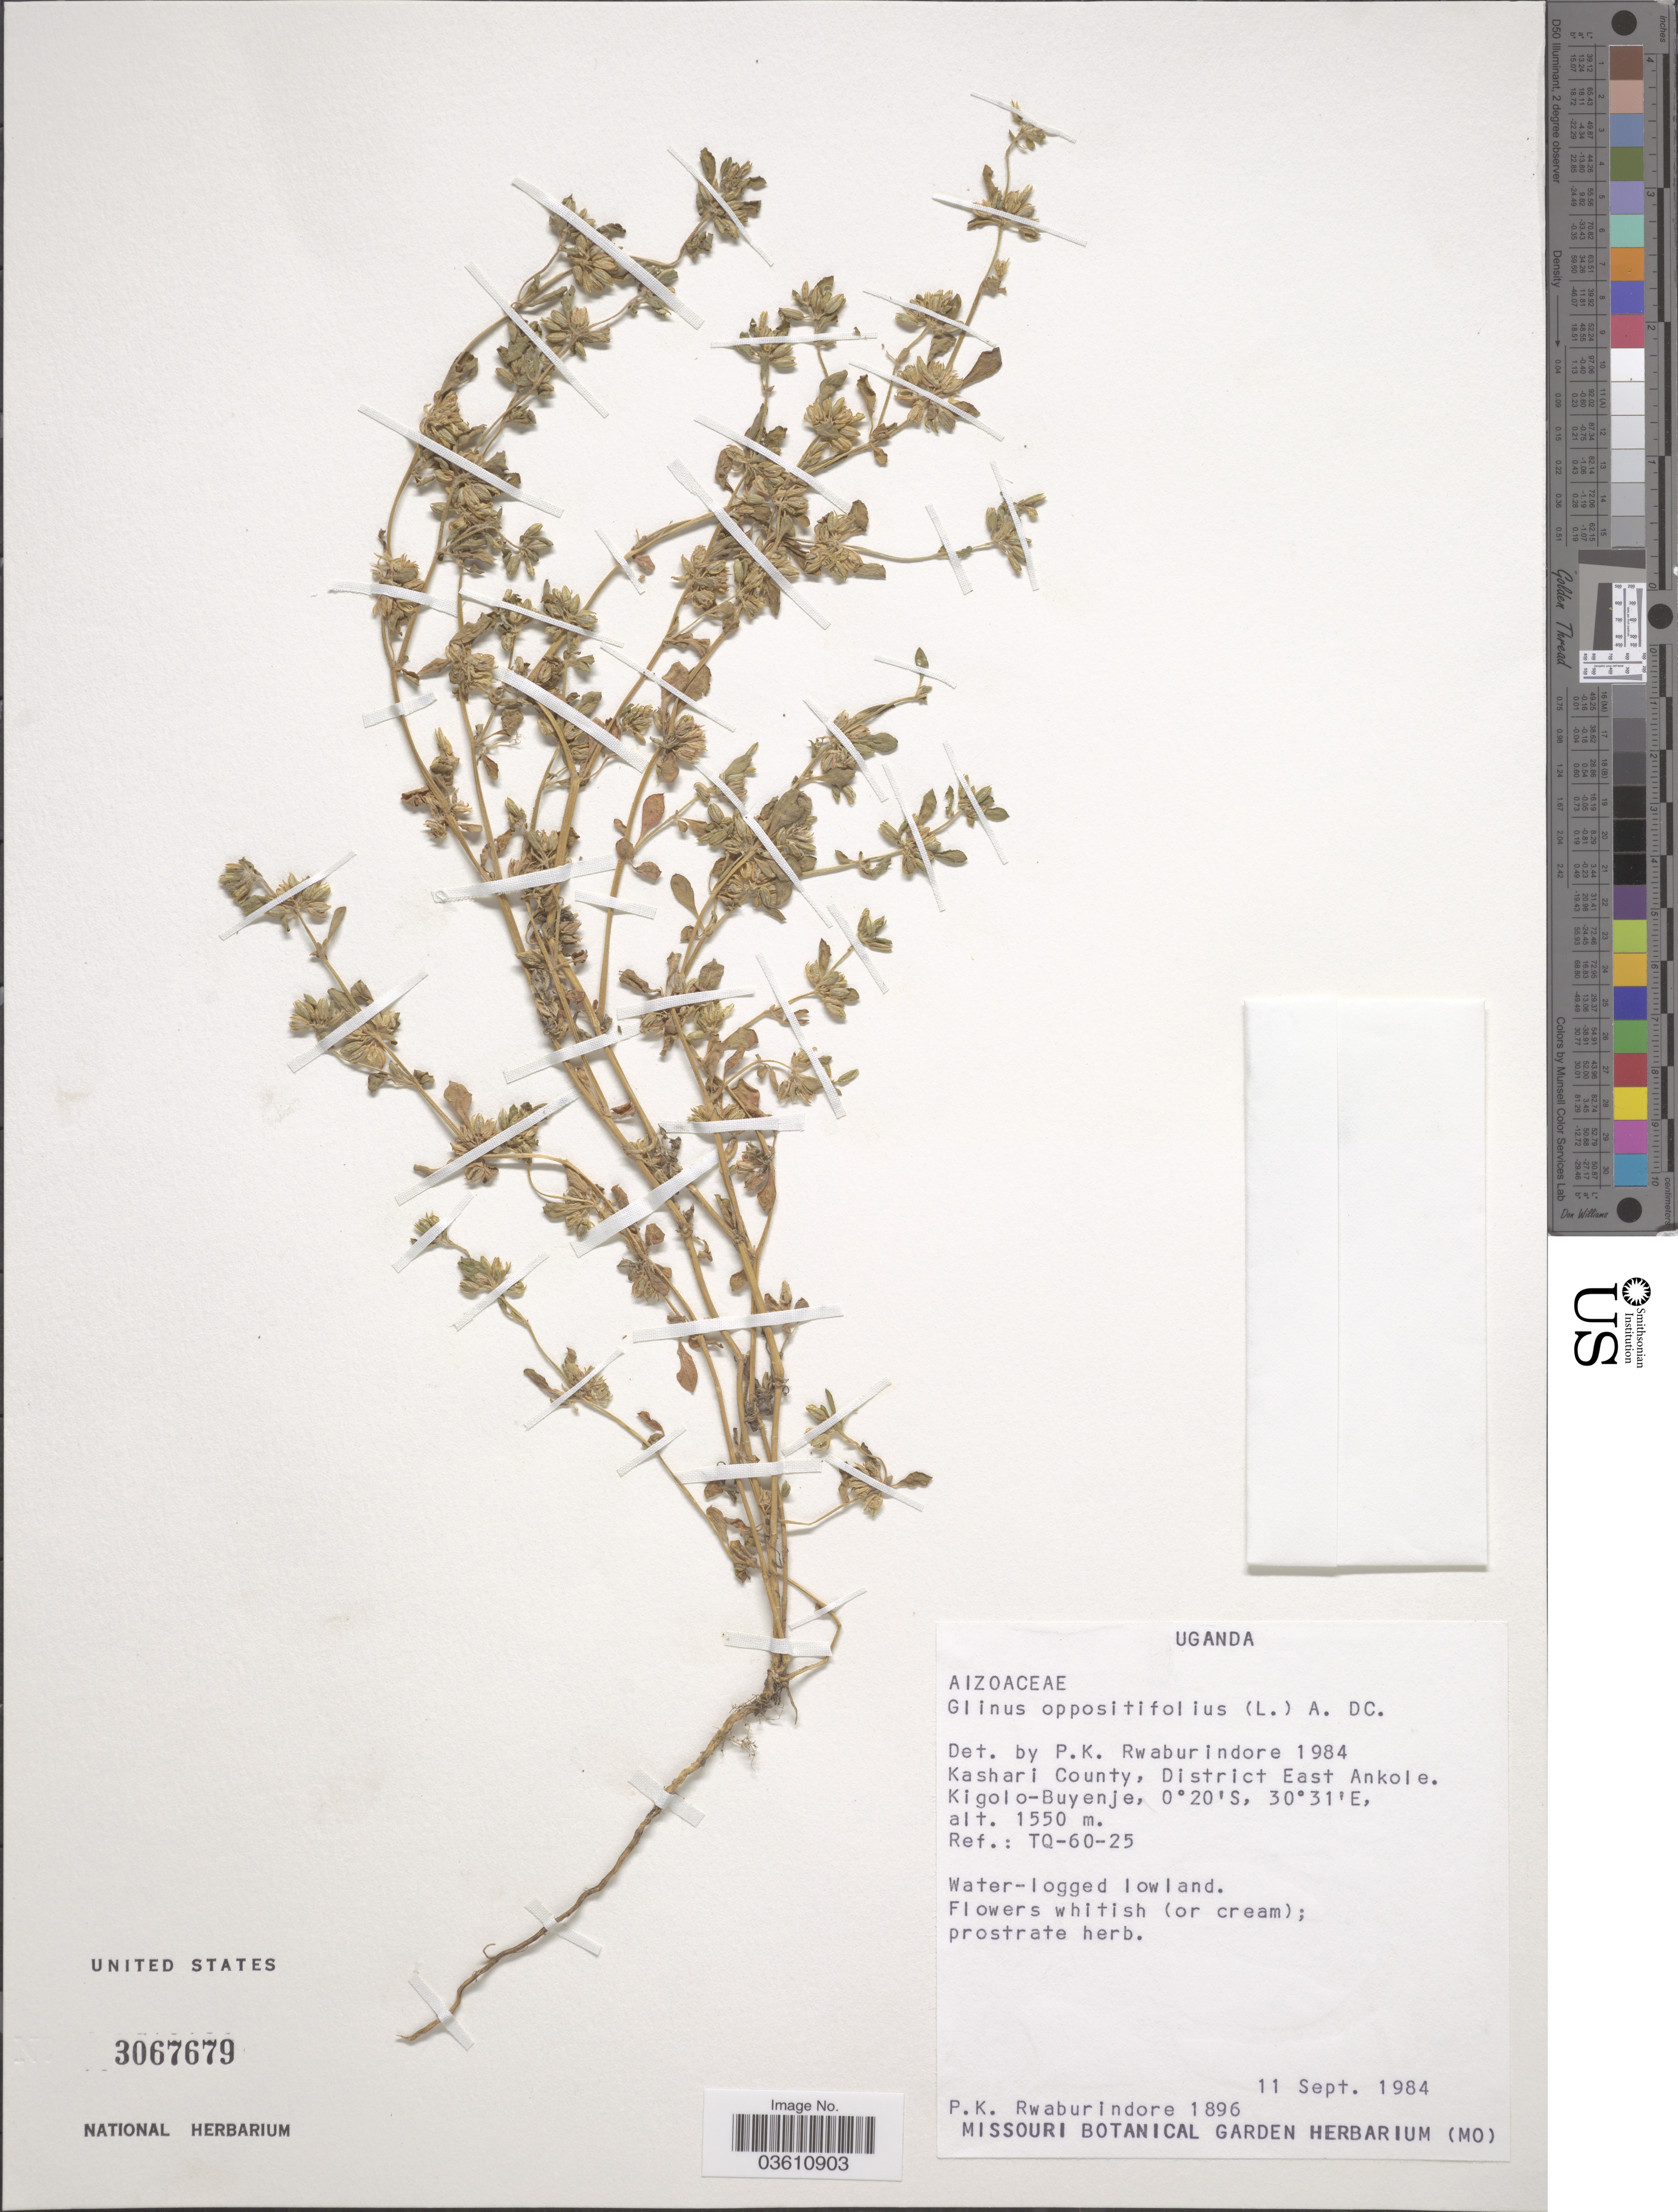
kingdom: Plantae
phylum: Tracheophyta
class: Magnoliopsida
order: Caryophyllales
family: Molluginaceae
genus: Glinus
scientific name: Glinus oppositifolius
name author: (L.) Aug. DC.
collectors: P. Rwaburindore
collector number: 1896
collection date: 1984-09-11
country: Uganda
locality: Kashari County, District East Ankole. Kigolo-Buyenje. Ref.: TQ-60-25.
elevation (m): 1550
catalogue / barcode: US 3067679